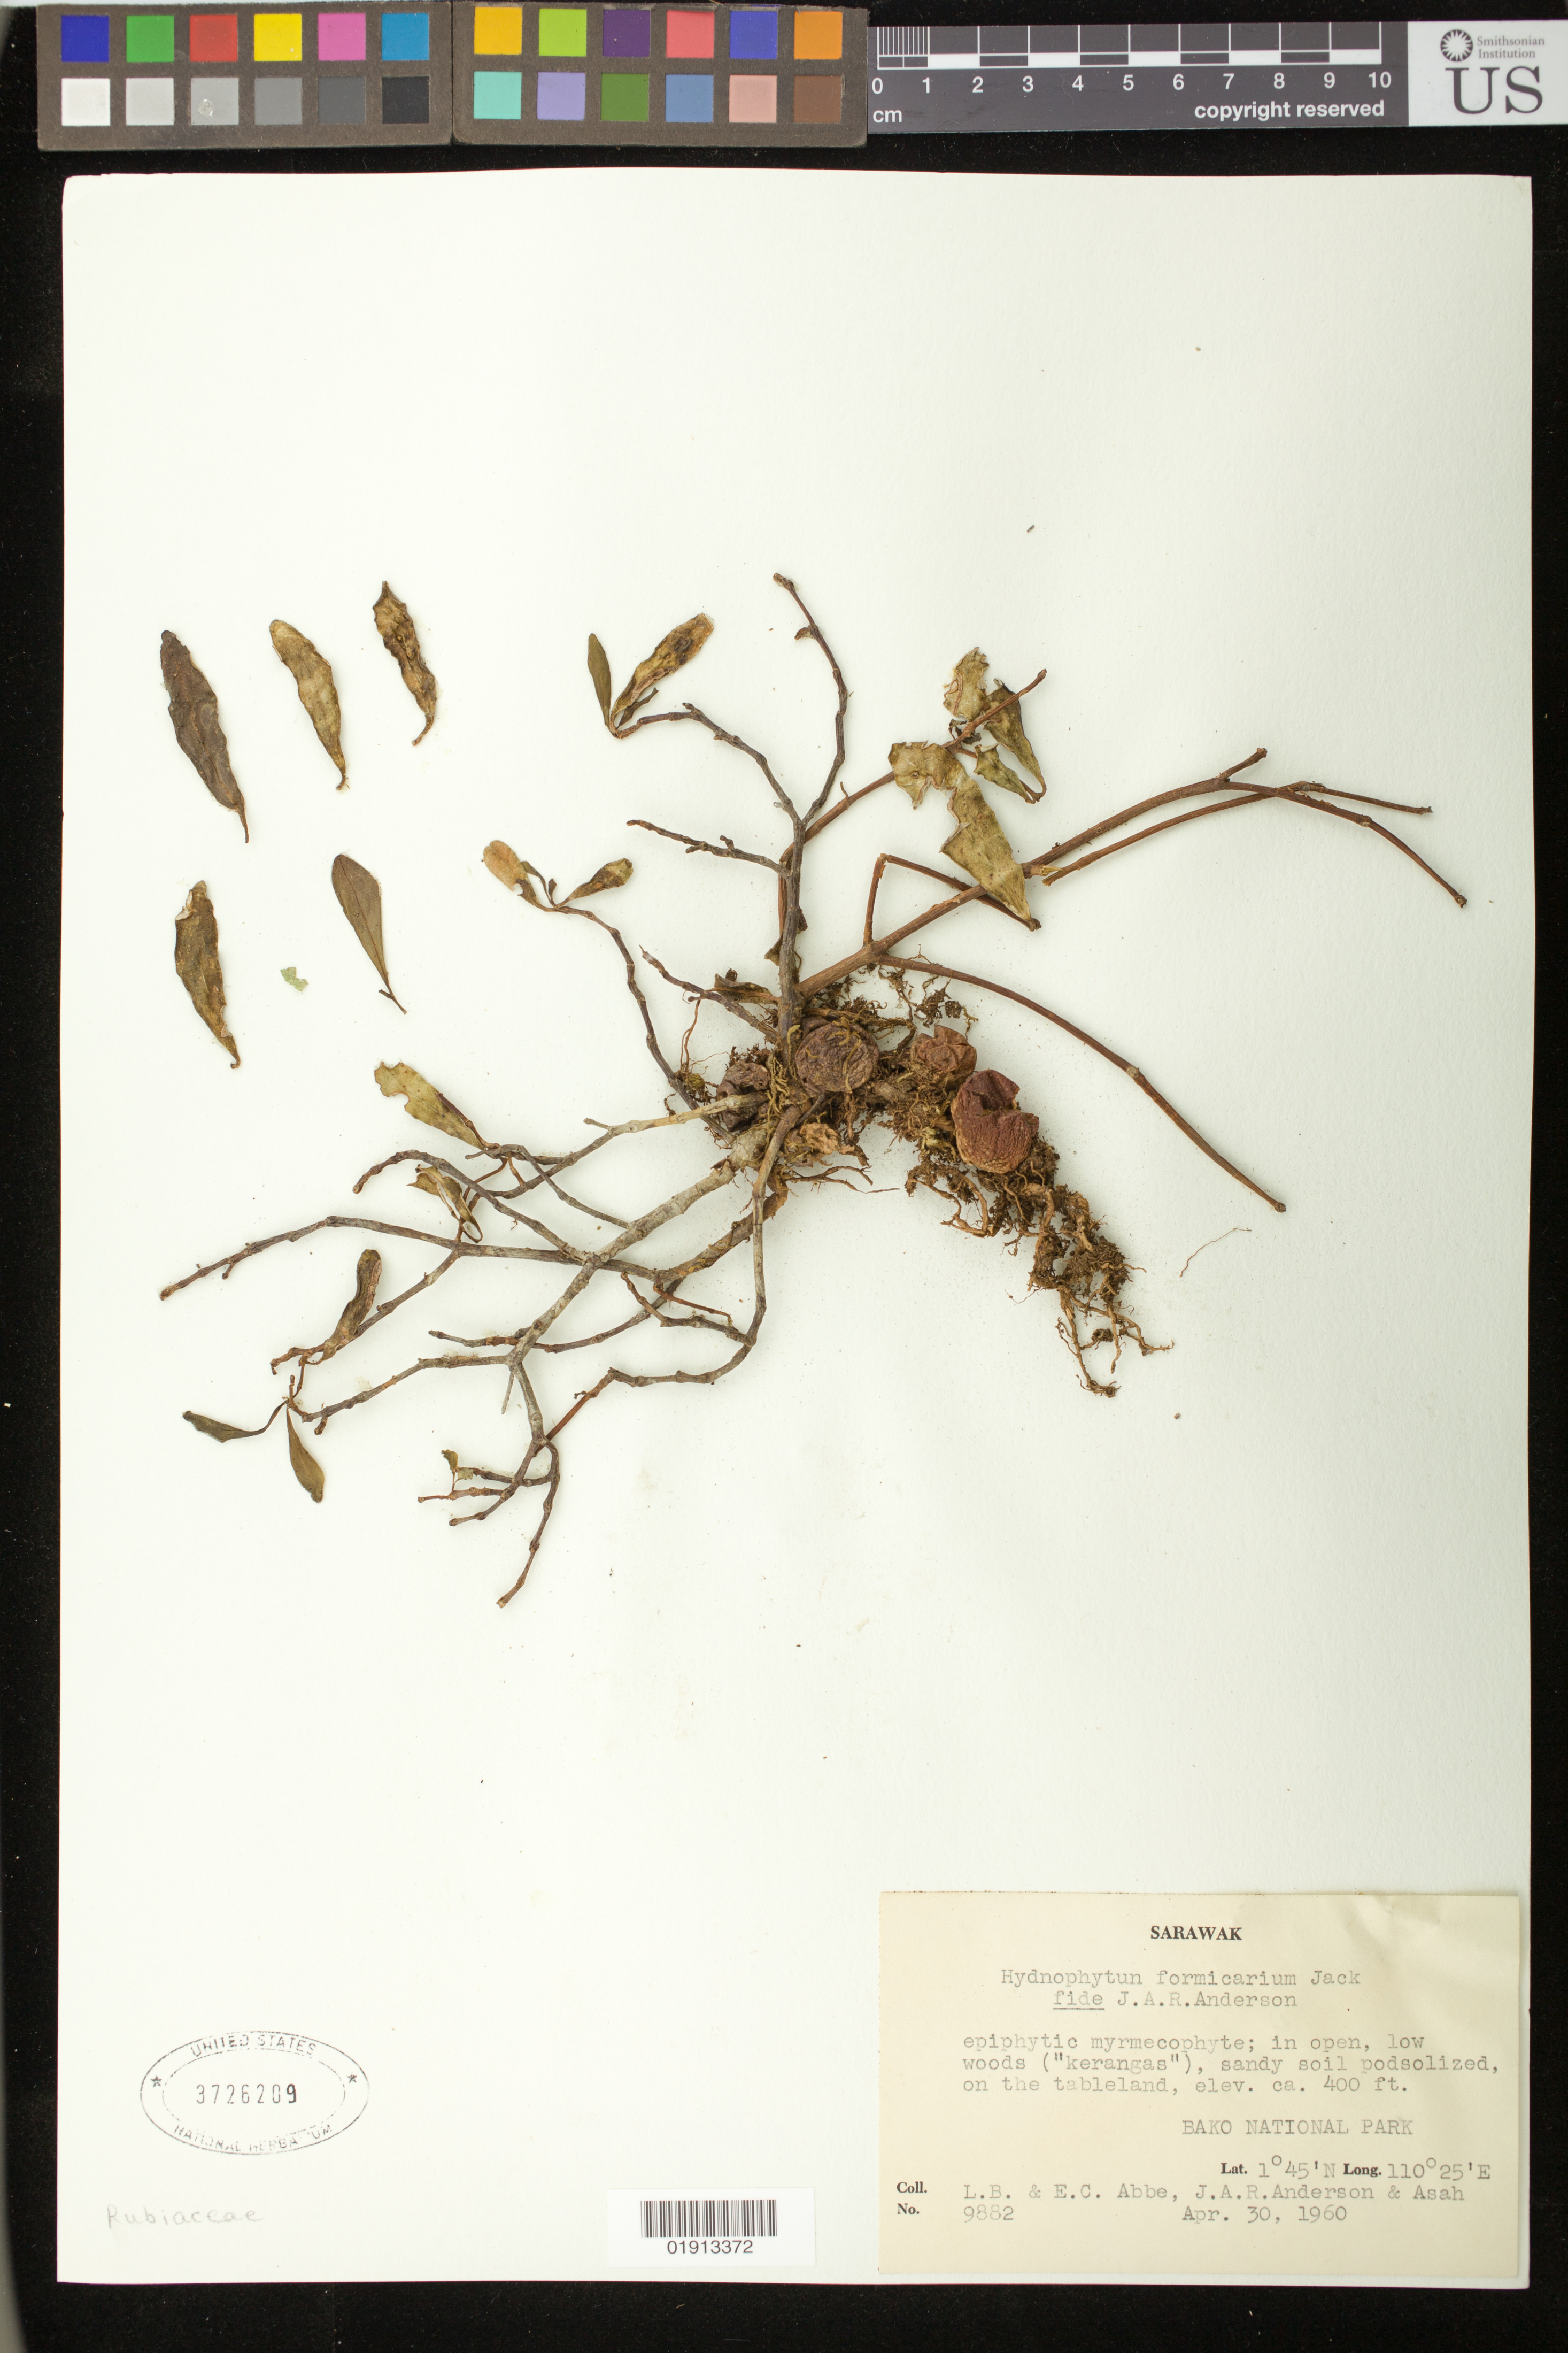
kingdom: Plantae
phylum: Tracheophyta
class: Magnoliopsida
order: Gentianales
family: Rubiaceae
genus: Hydnophytum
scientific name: Hydnophytum formicarum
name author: Jack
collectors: L. B. Abbe, E. C. Abbe, J. A. R. Anderson & Asah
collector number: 9882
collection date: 1960-04-30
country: Malaysia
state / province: Sarawak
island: Borneo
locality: Bako National Park, Sarawak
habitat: In open, low woods "kerangas", sandy soil podsolized on the tableland.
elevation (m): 122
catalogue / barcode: US 3726209